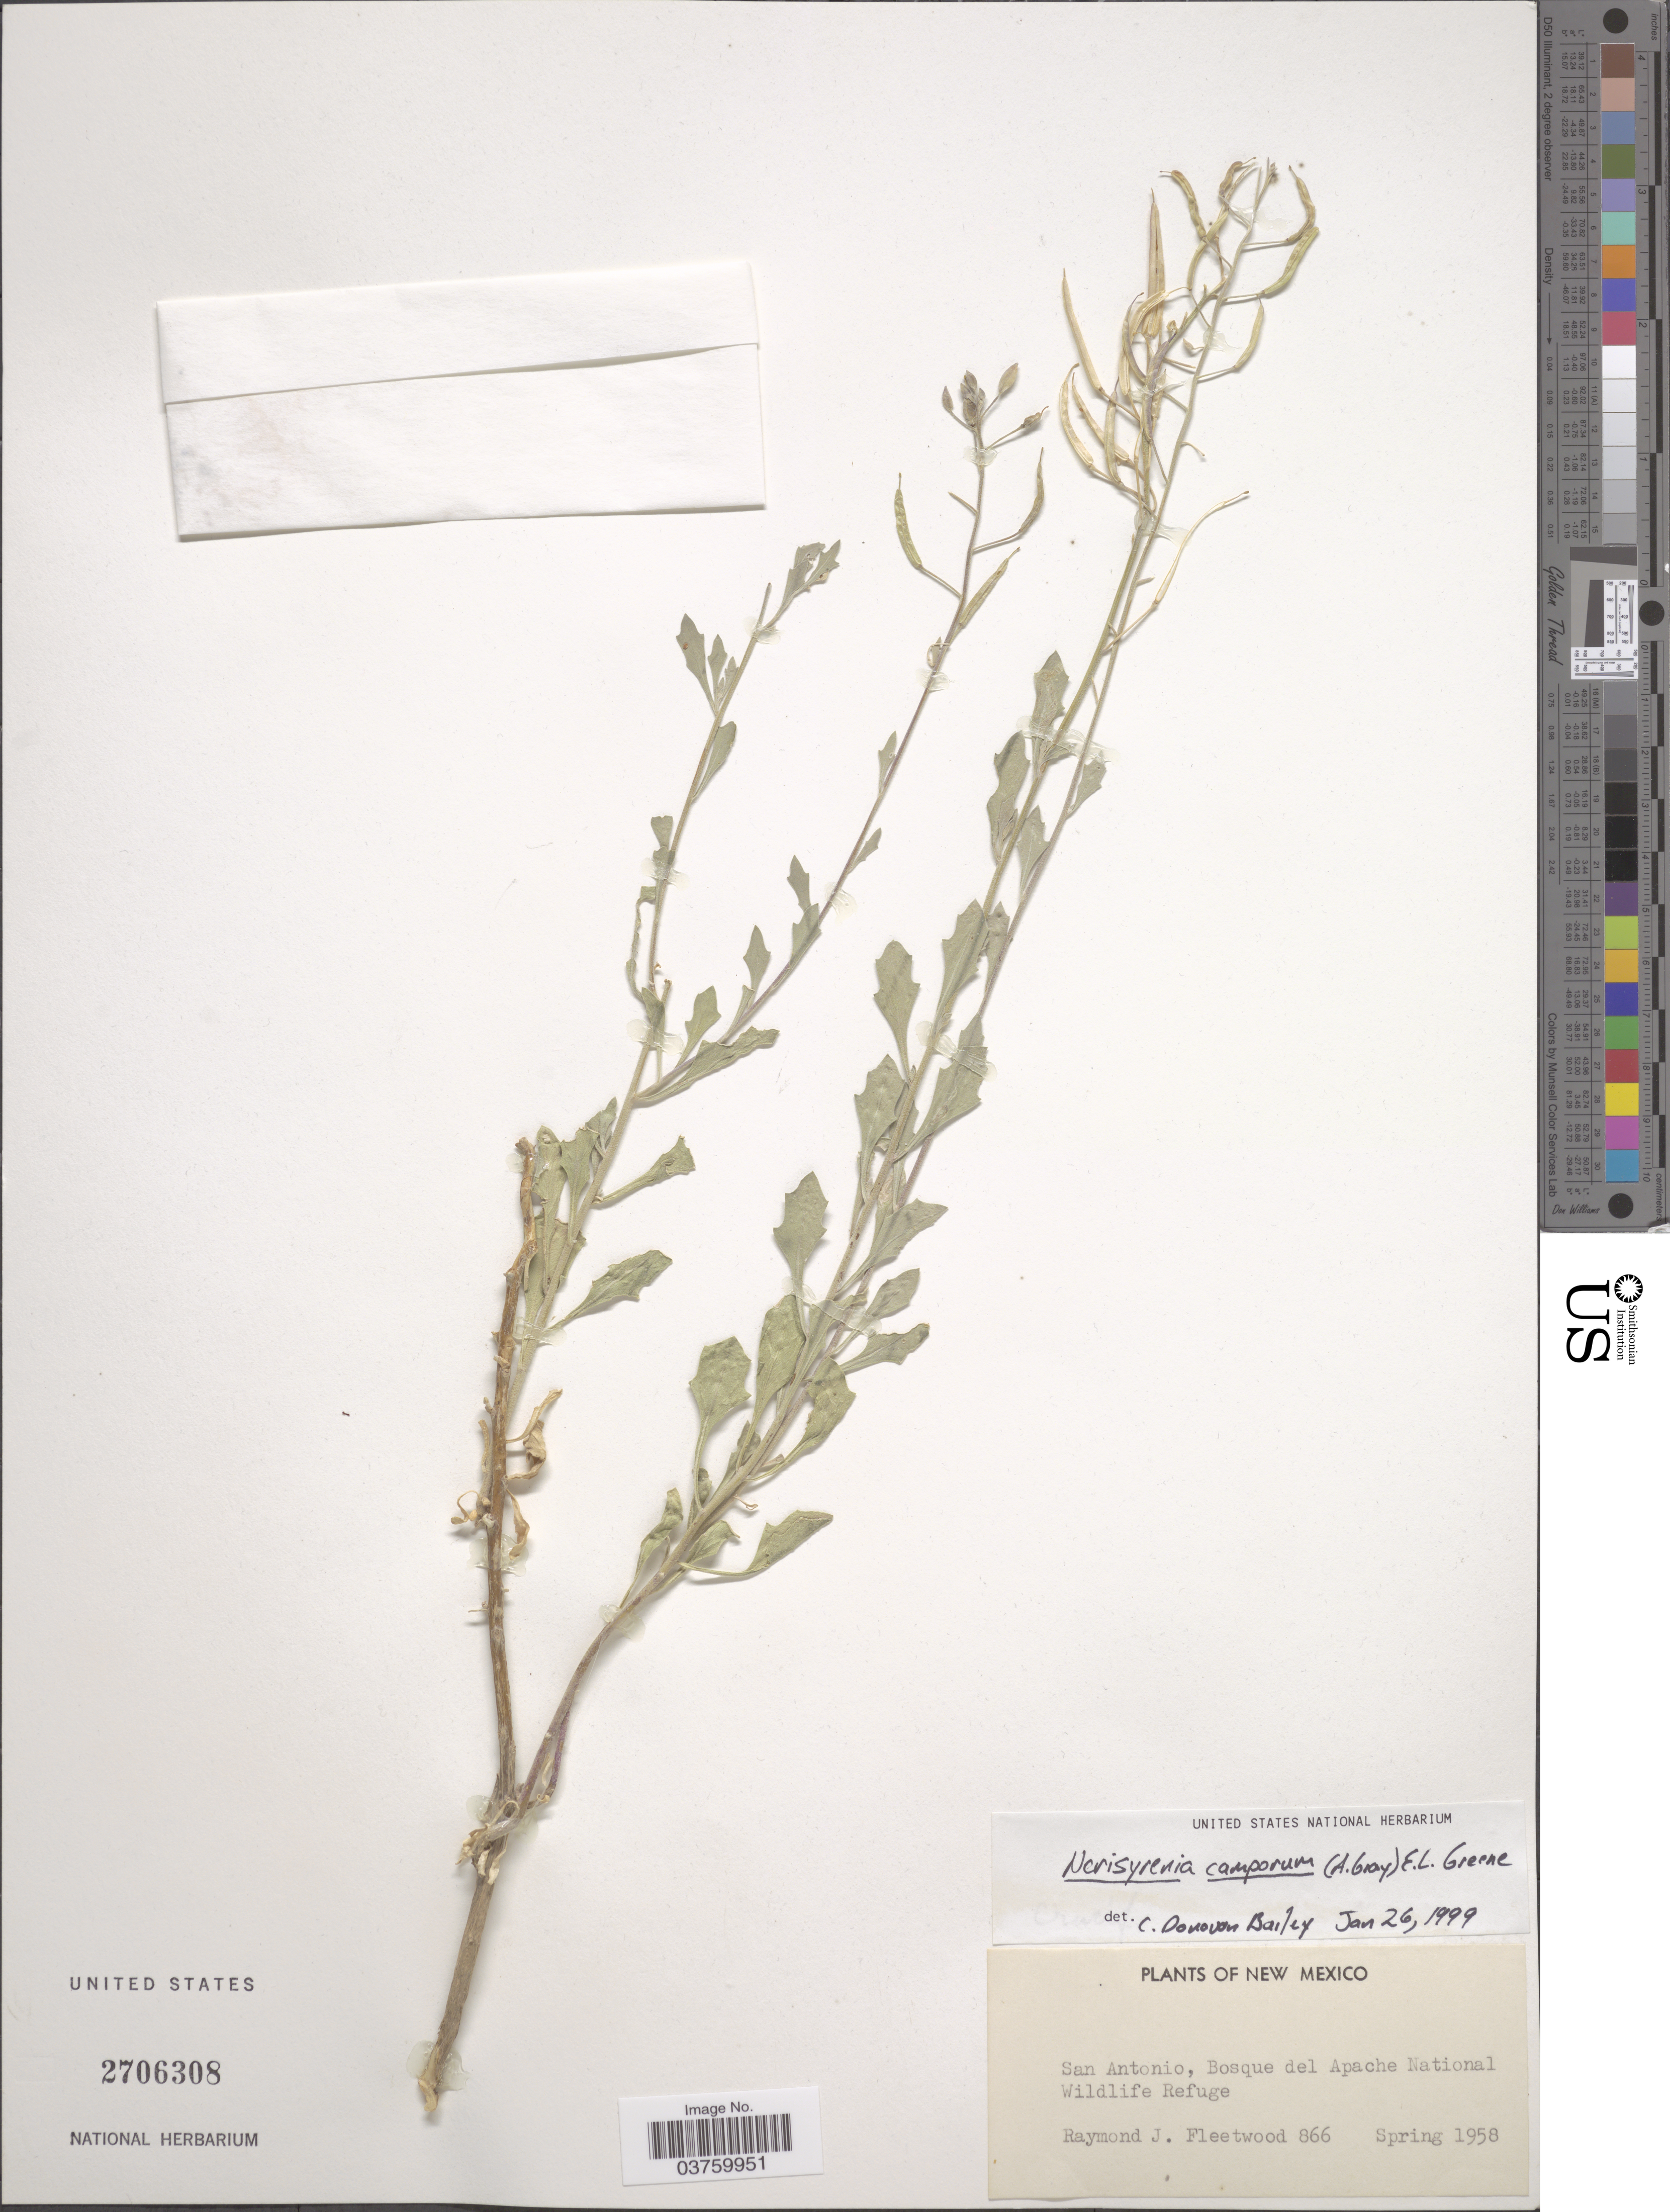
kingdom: Plantae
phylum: Tracheophyta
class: Magnoliopsida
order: Brassicales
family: Brassicaceae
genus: Nerisyrenia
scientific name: Nerisyrenia camporum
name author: (A. Gray) Greene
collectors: R. J. Fleetwood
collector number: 866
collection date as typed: Spring 1958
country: United States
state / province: New Mexico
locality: San Antonio, Bosque del Apache National Wildlife Refuge.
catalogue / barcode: US 2706308